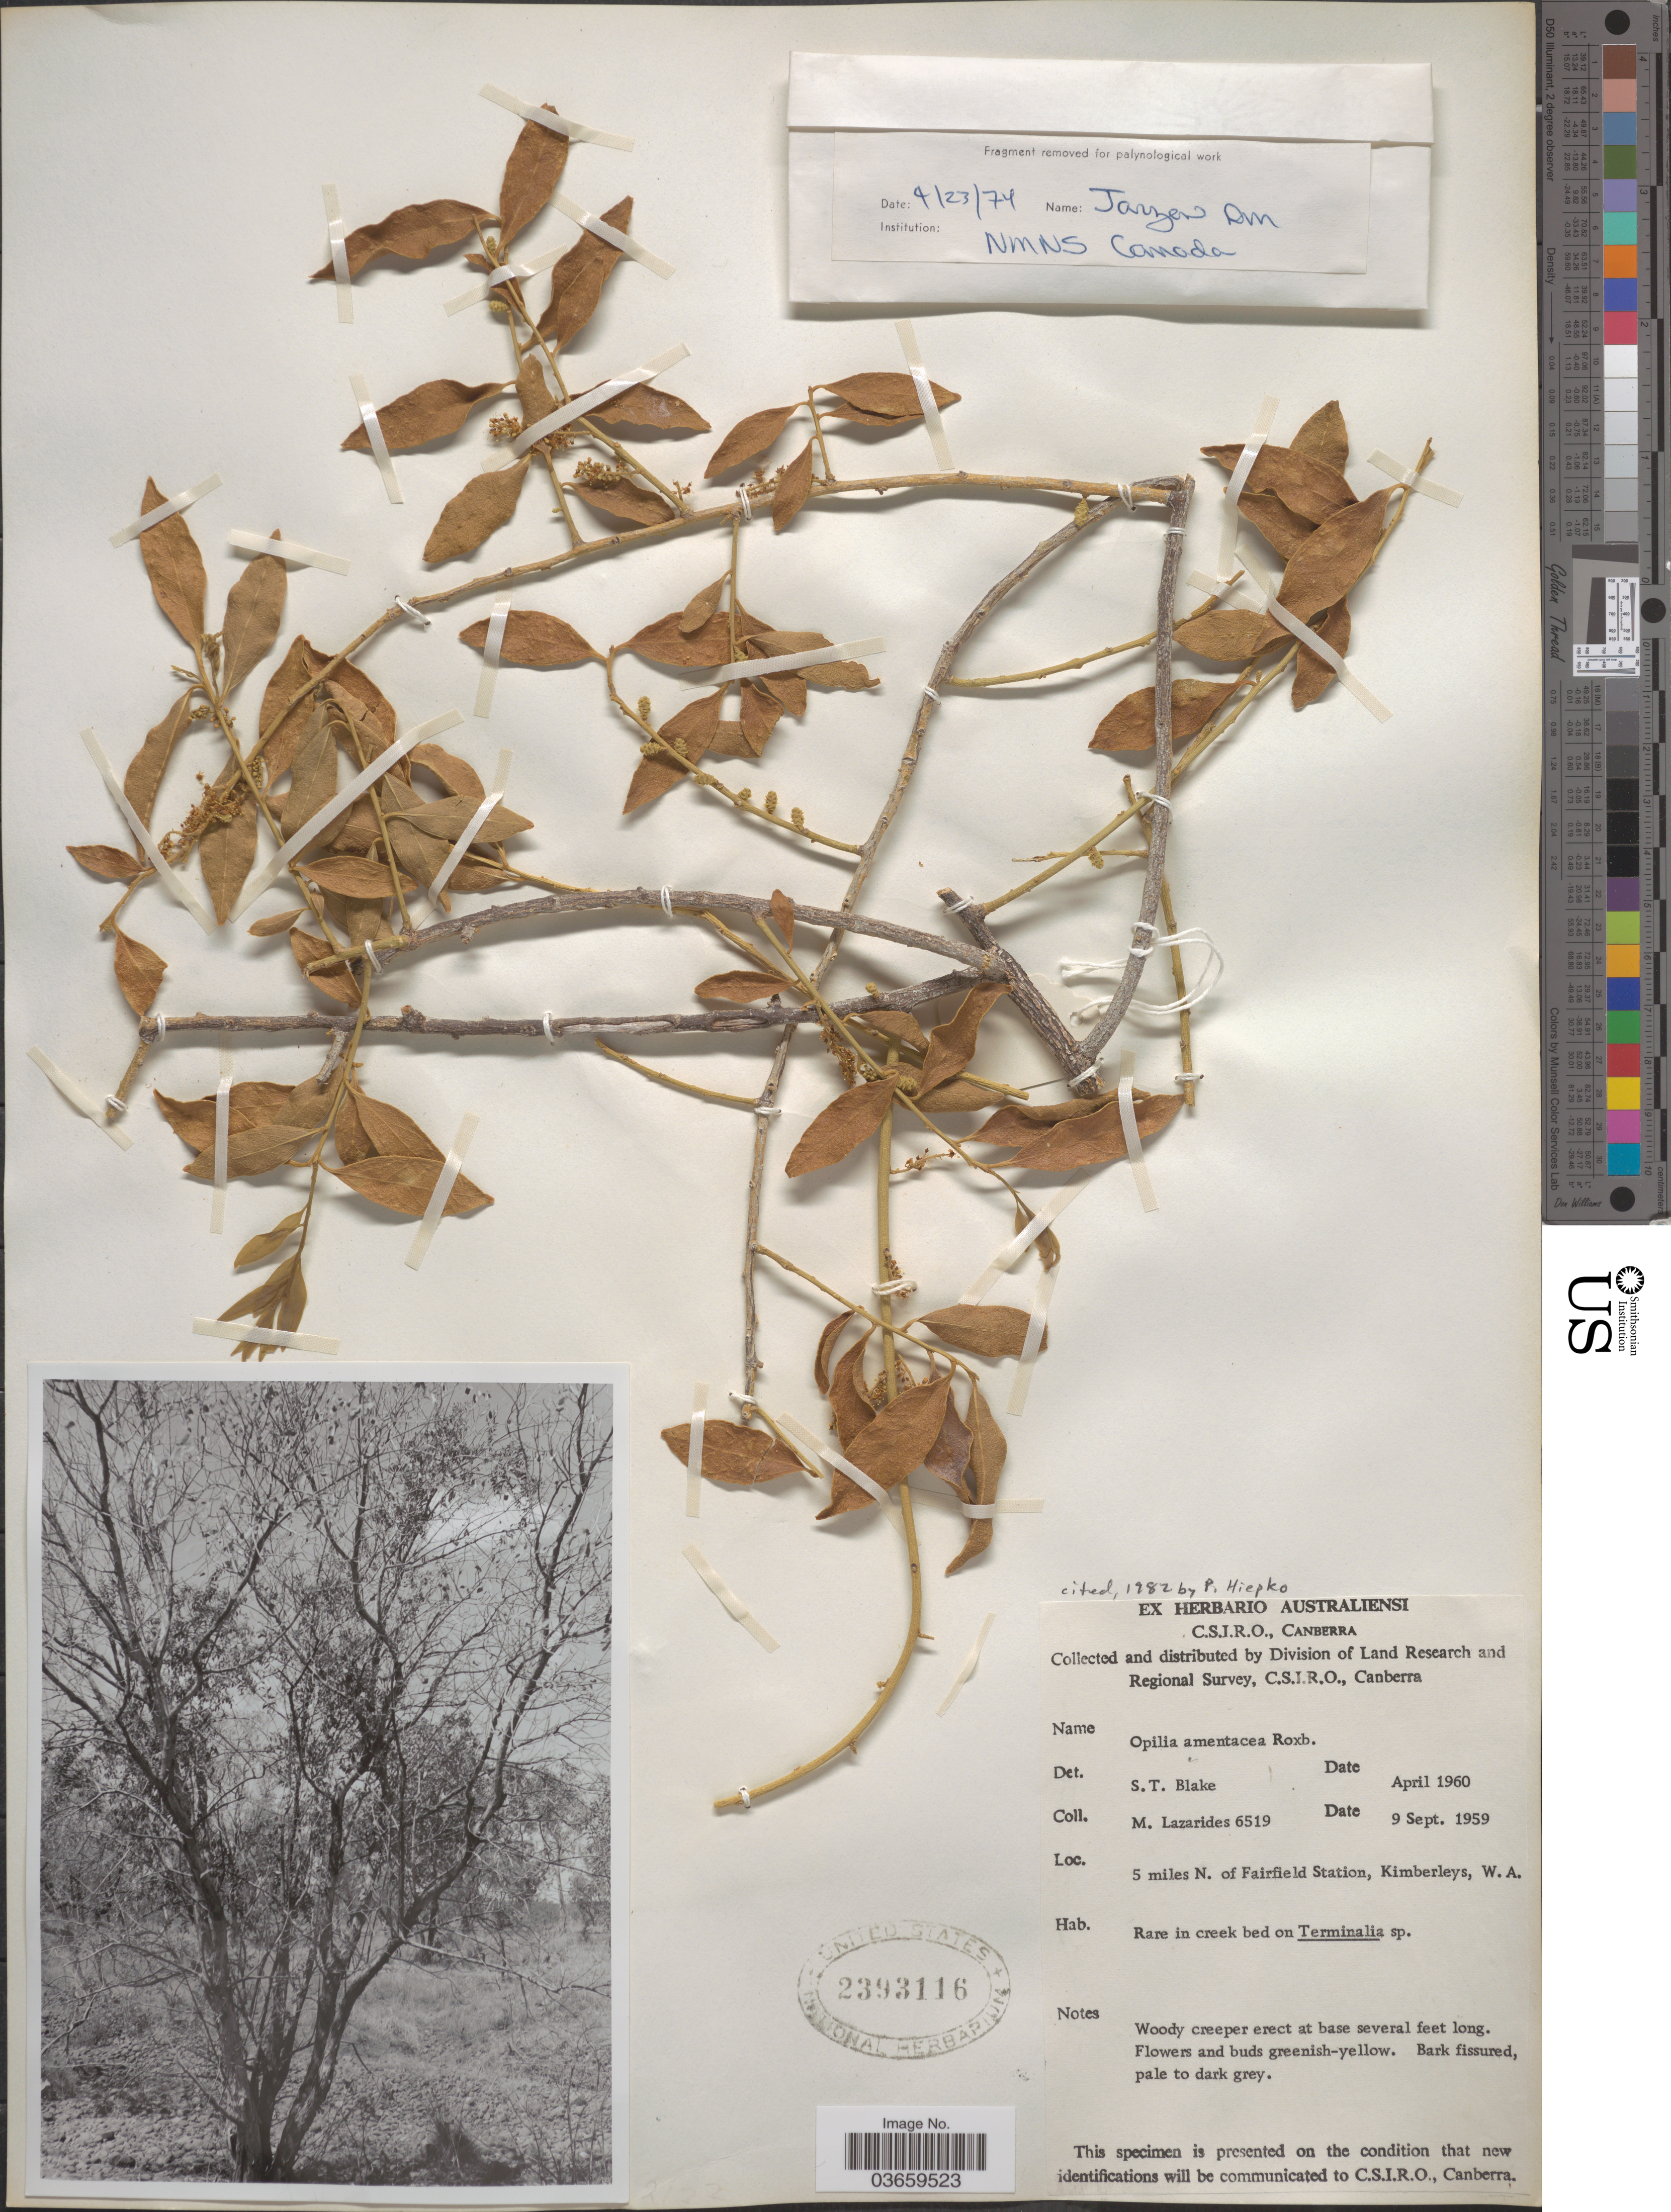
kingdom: Plantae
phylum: Tracheophyta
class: Magnoliopsida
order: Santalales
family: Opiliaceae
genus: Opilia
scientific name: Opilia amentacea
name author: Roxb.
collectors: M. Lazarides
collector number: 6519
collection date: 1959-09-09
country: Australia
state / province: Western Australia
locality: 5 miles N. of Fairfield Station, Kimberleys.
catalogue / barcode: US 2393116